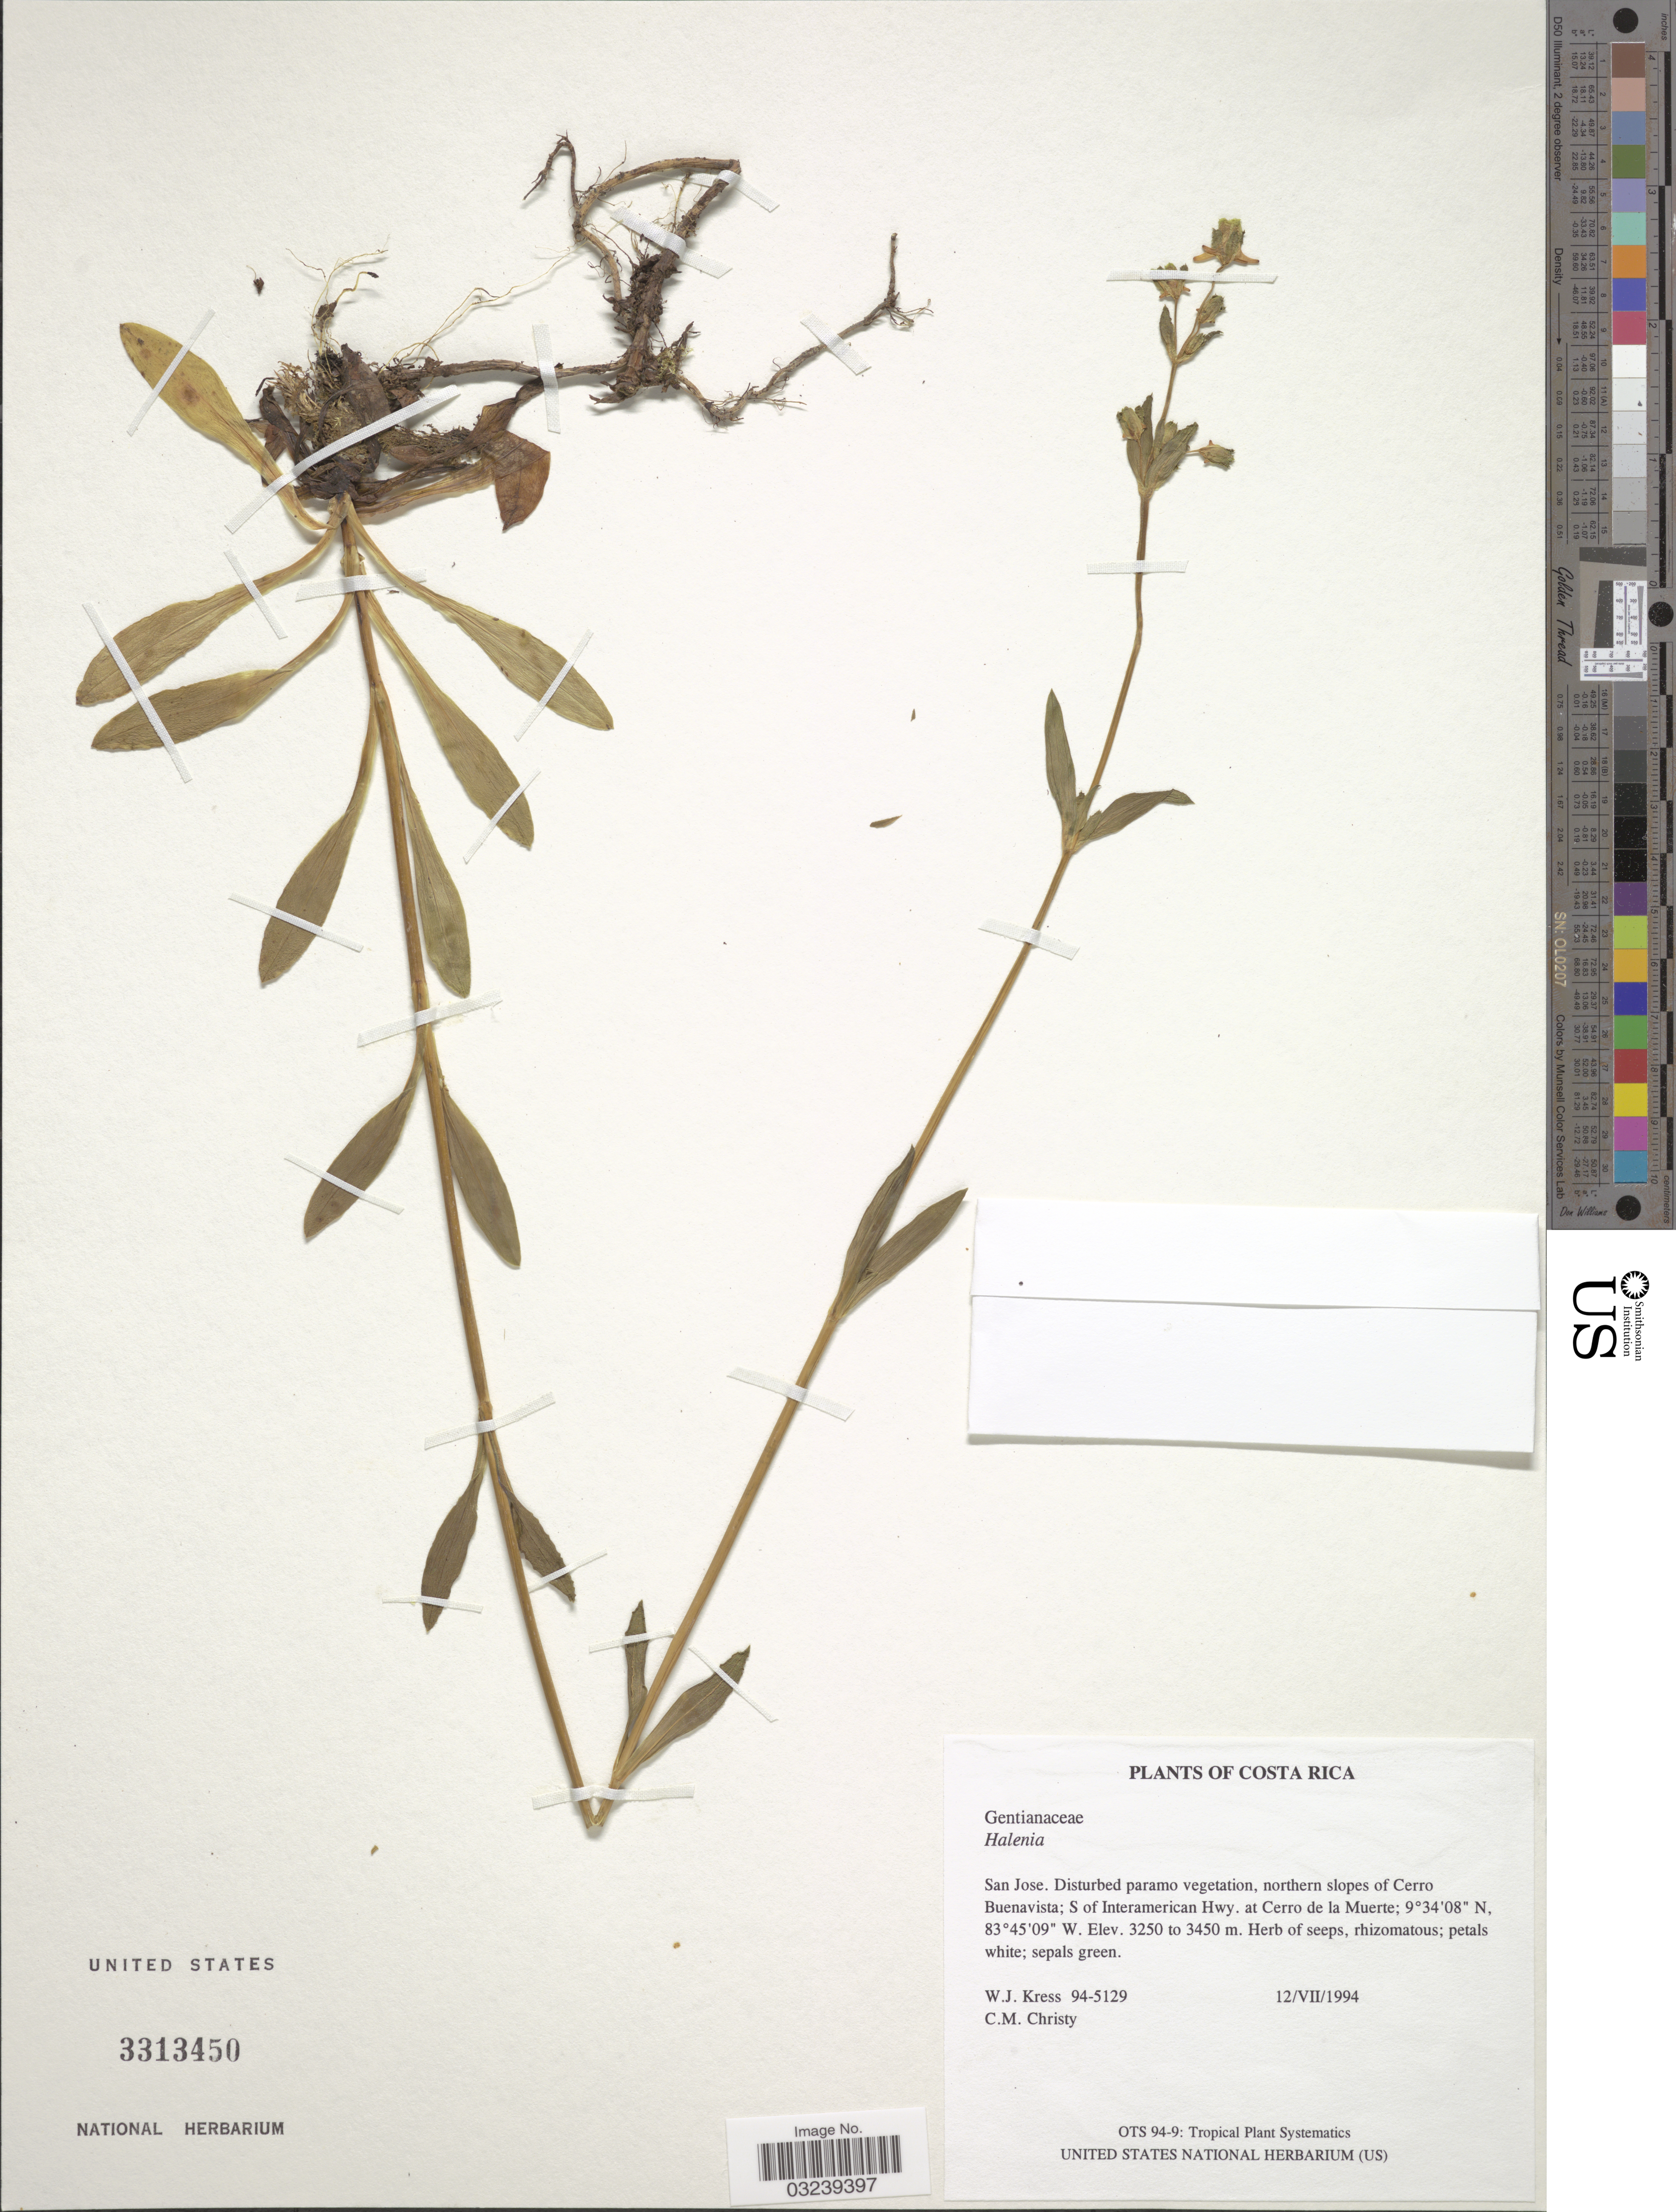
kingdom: Plantae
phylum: Tracheophyta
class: Magnoliopsida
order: Gentianales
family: Gentianaceae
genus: Halenia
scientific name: Halenia sp.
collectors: W. J. Kress & C. M. Christy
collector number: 94-5129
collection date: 1994-07-12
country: Costa Rica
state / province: San José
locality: Northern slopes of Cerro Buenavista; S of Interamerican Hwy. at Cerro de la Muerte.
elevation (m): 3250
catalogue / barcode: US 3313450